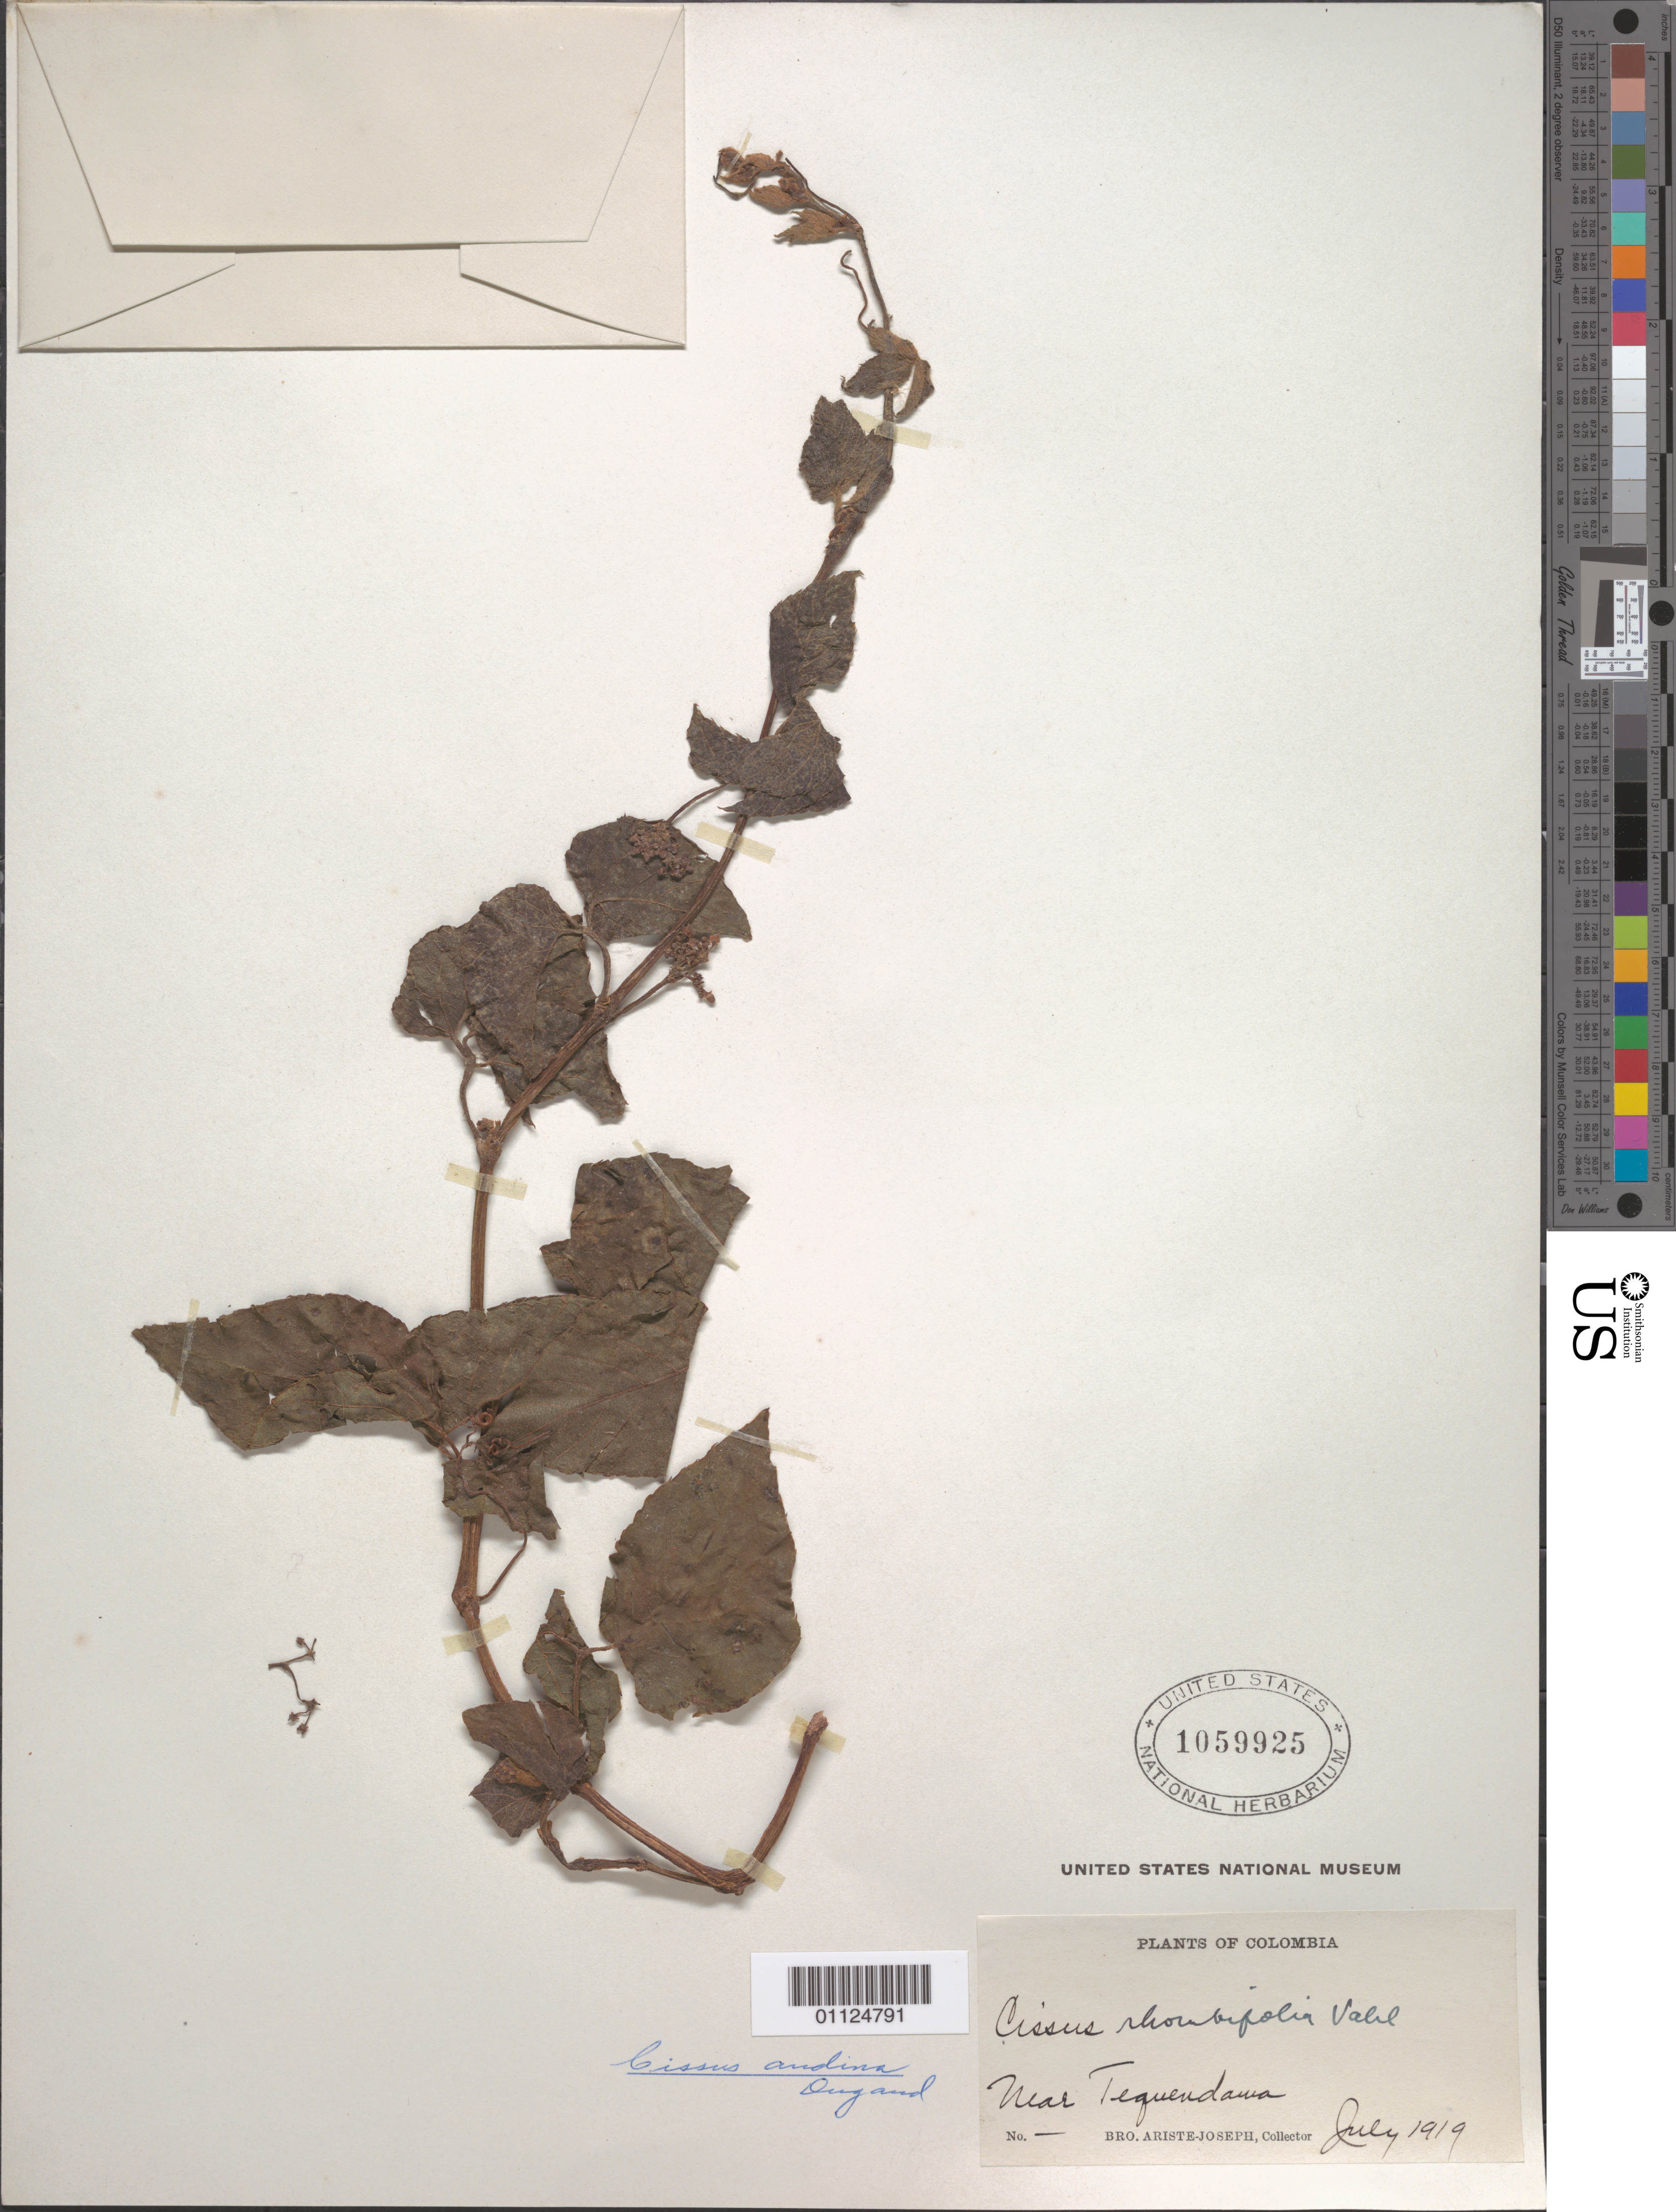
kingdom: Plantae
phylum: Tracheophyta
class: Magnoliopsida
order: Vitales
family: Vitaceae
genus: Cissus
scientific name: Cissus andina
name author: Dugand G.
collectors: Bro. Ariste-Joseph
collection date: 1919-07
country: Colombia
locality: Near Tequendama.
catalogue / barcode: US 1059925